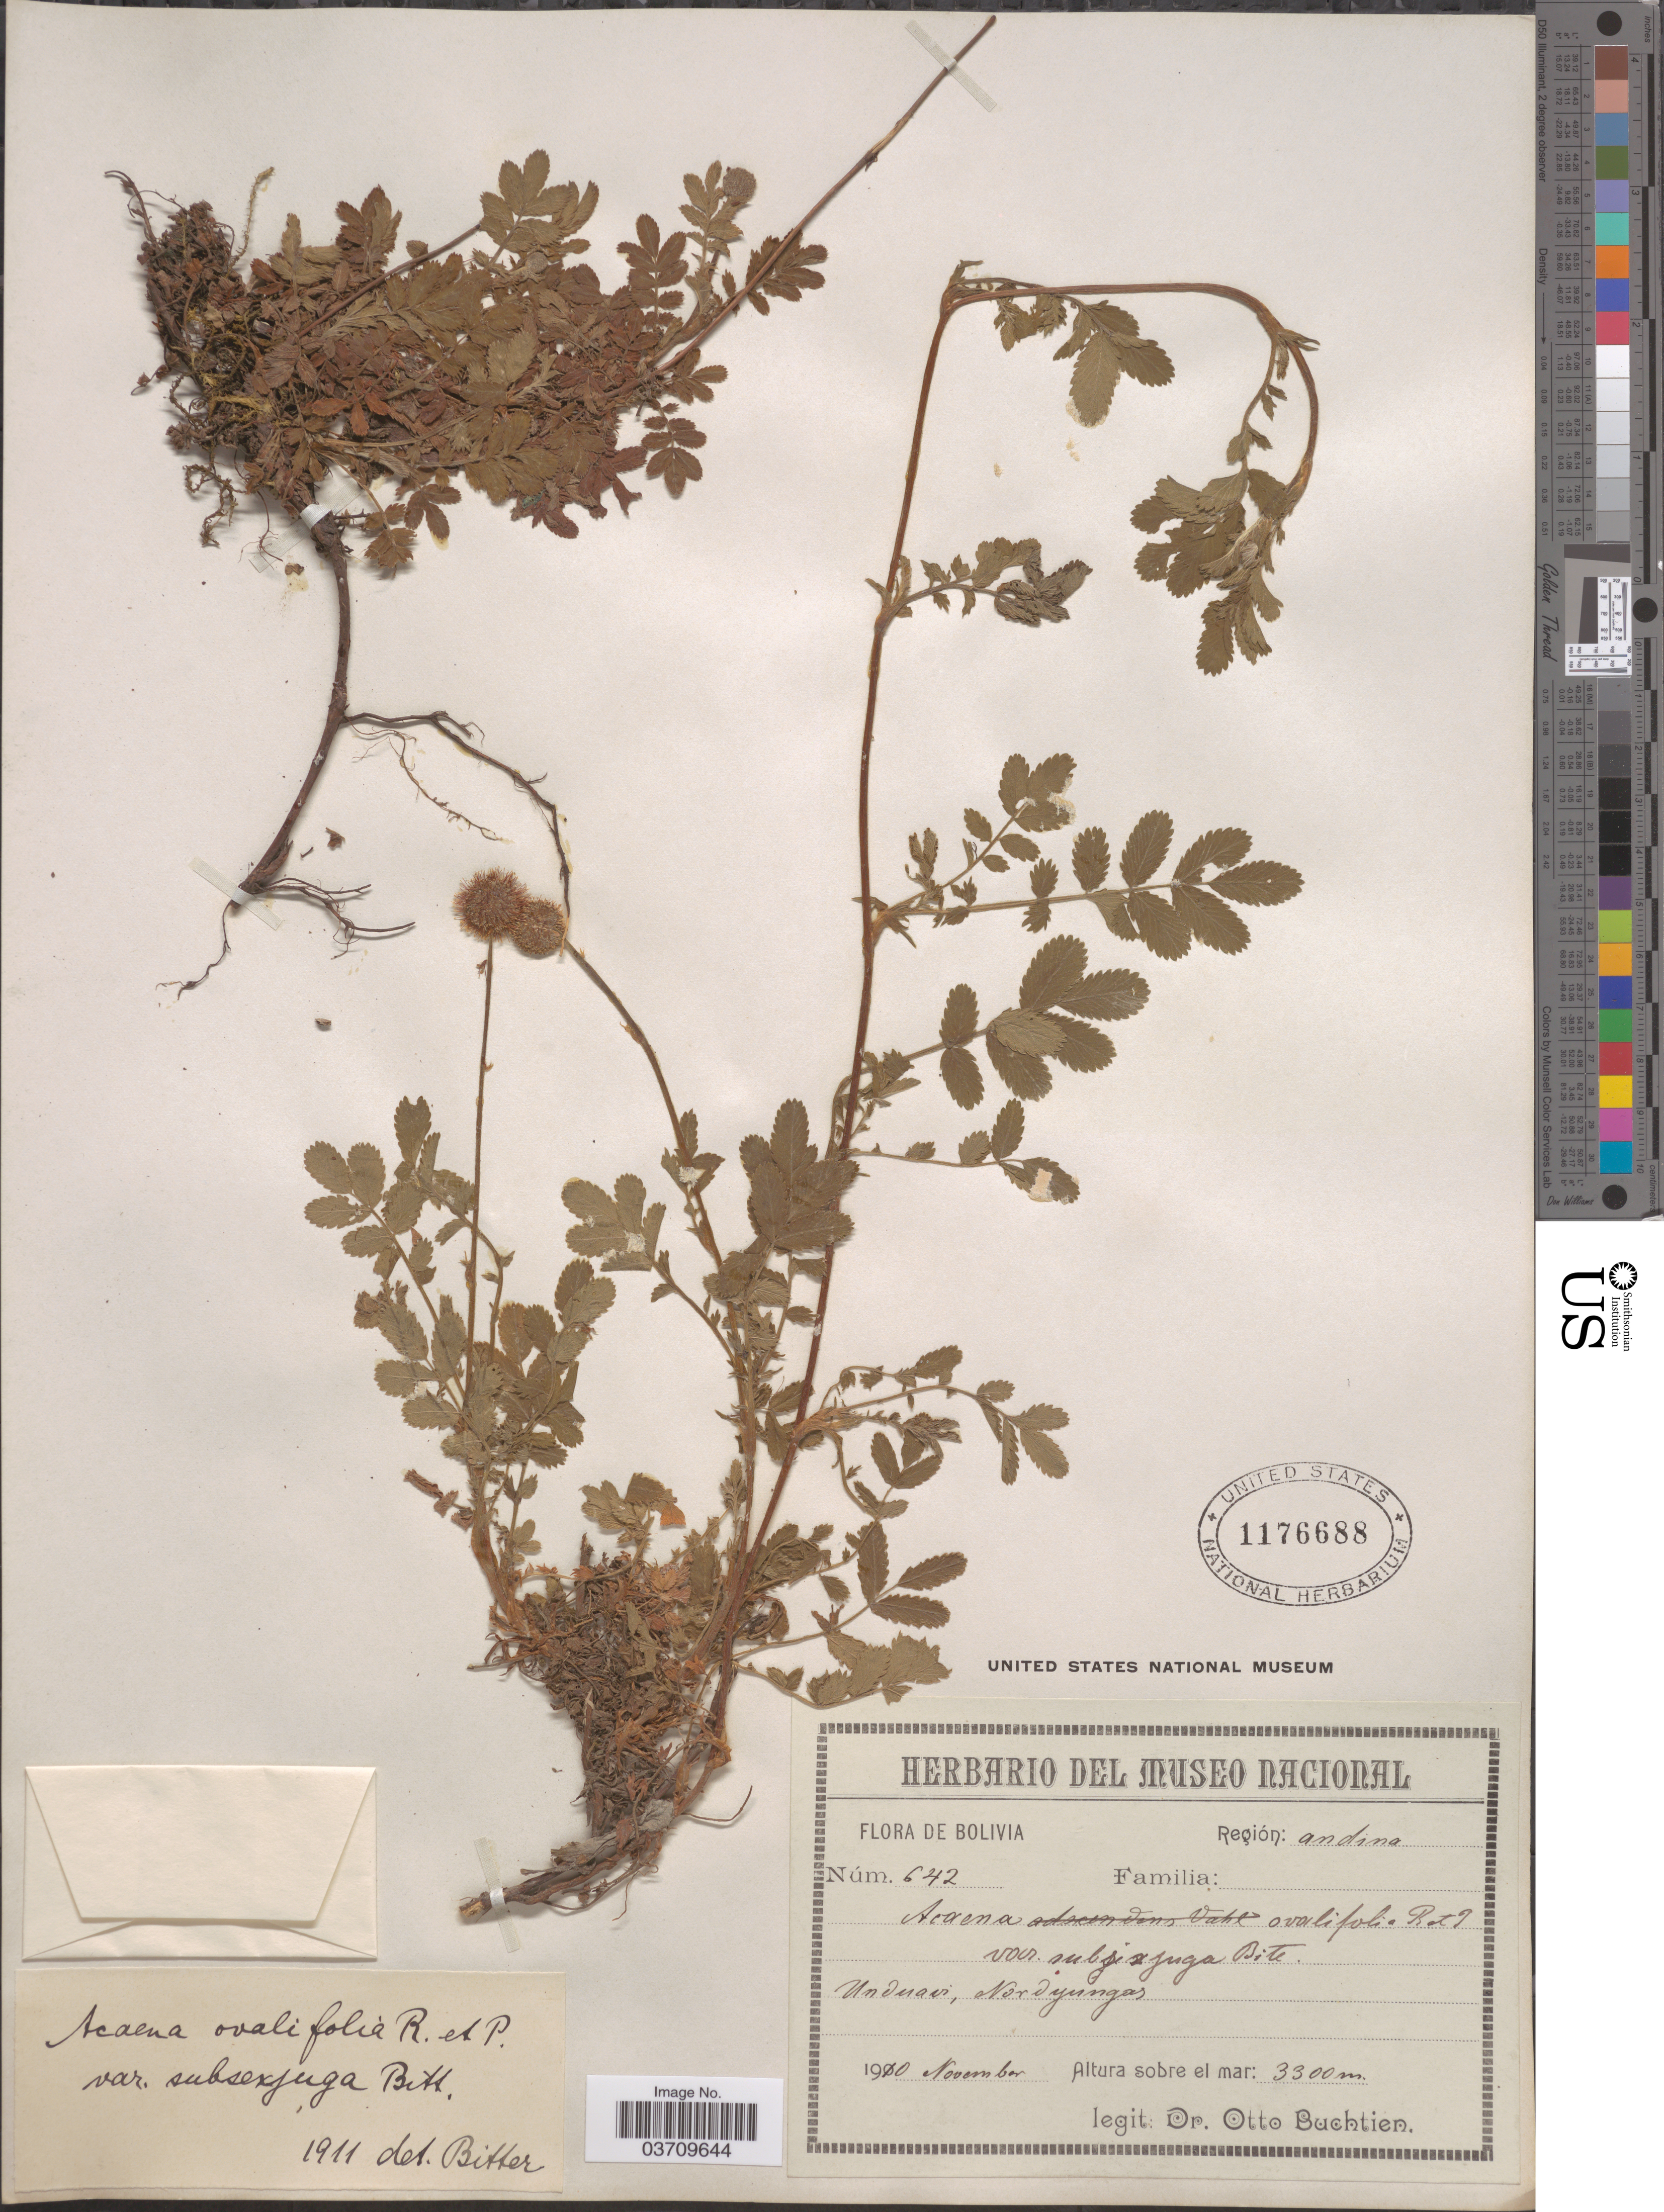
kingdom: Plantae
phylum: Tracheophyta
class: Magnoliopsida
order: Rosales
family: Rosaceae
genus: Acaena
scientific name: Acaena ovalifolia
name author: Ruiz & Pav.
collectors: O. Buchtien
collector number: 642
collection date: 1910-11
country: Bolivia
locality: Región: andina. Unduavi, Nordyungas.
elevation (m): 3300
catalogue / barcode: US 1176688